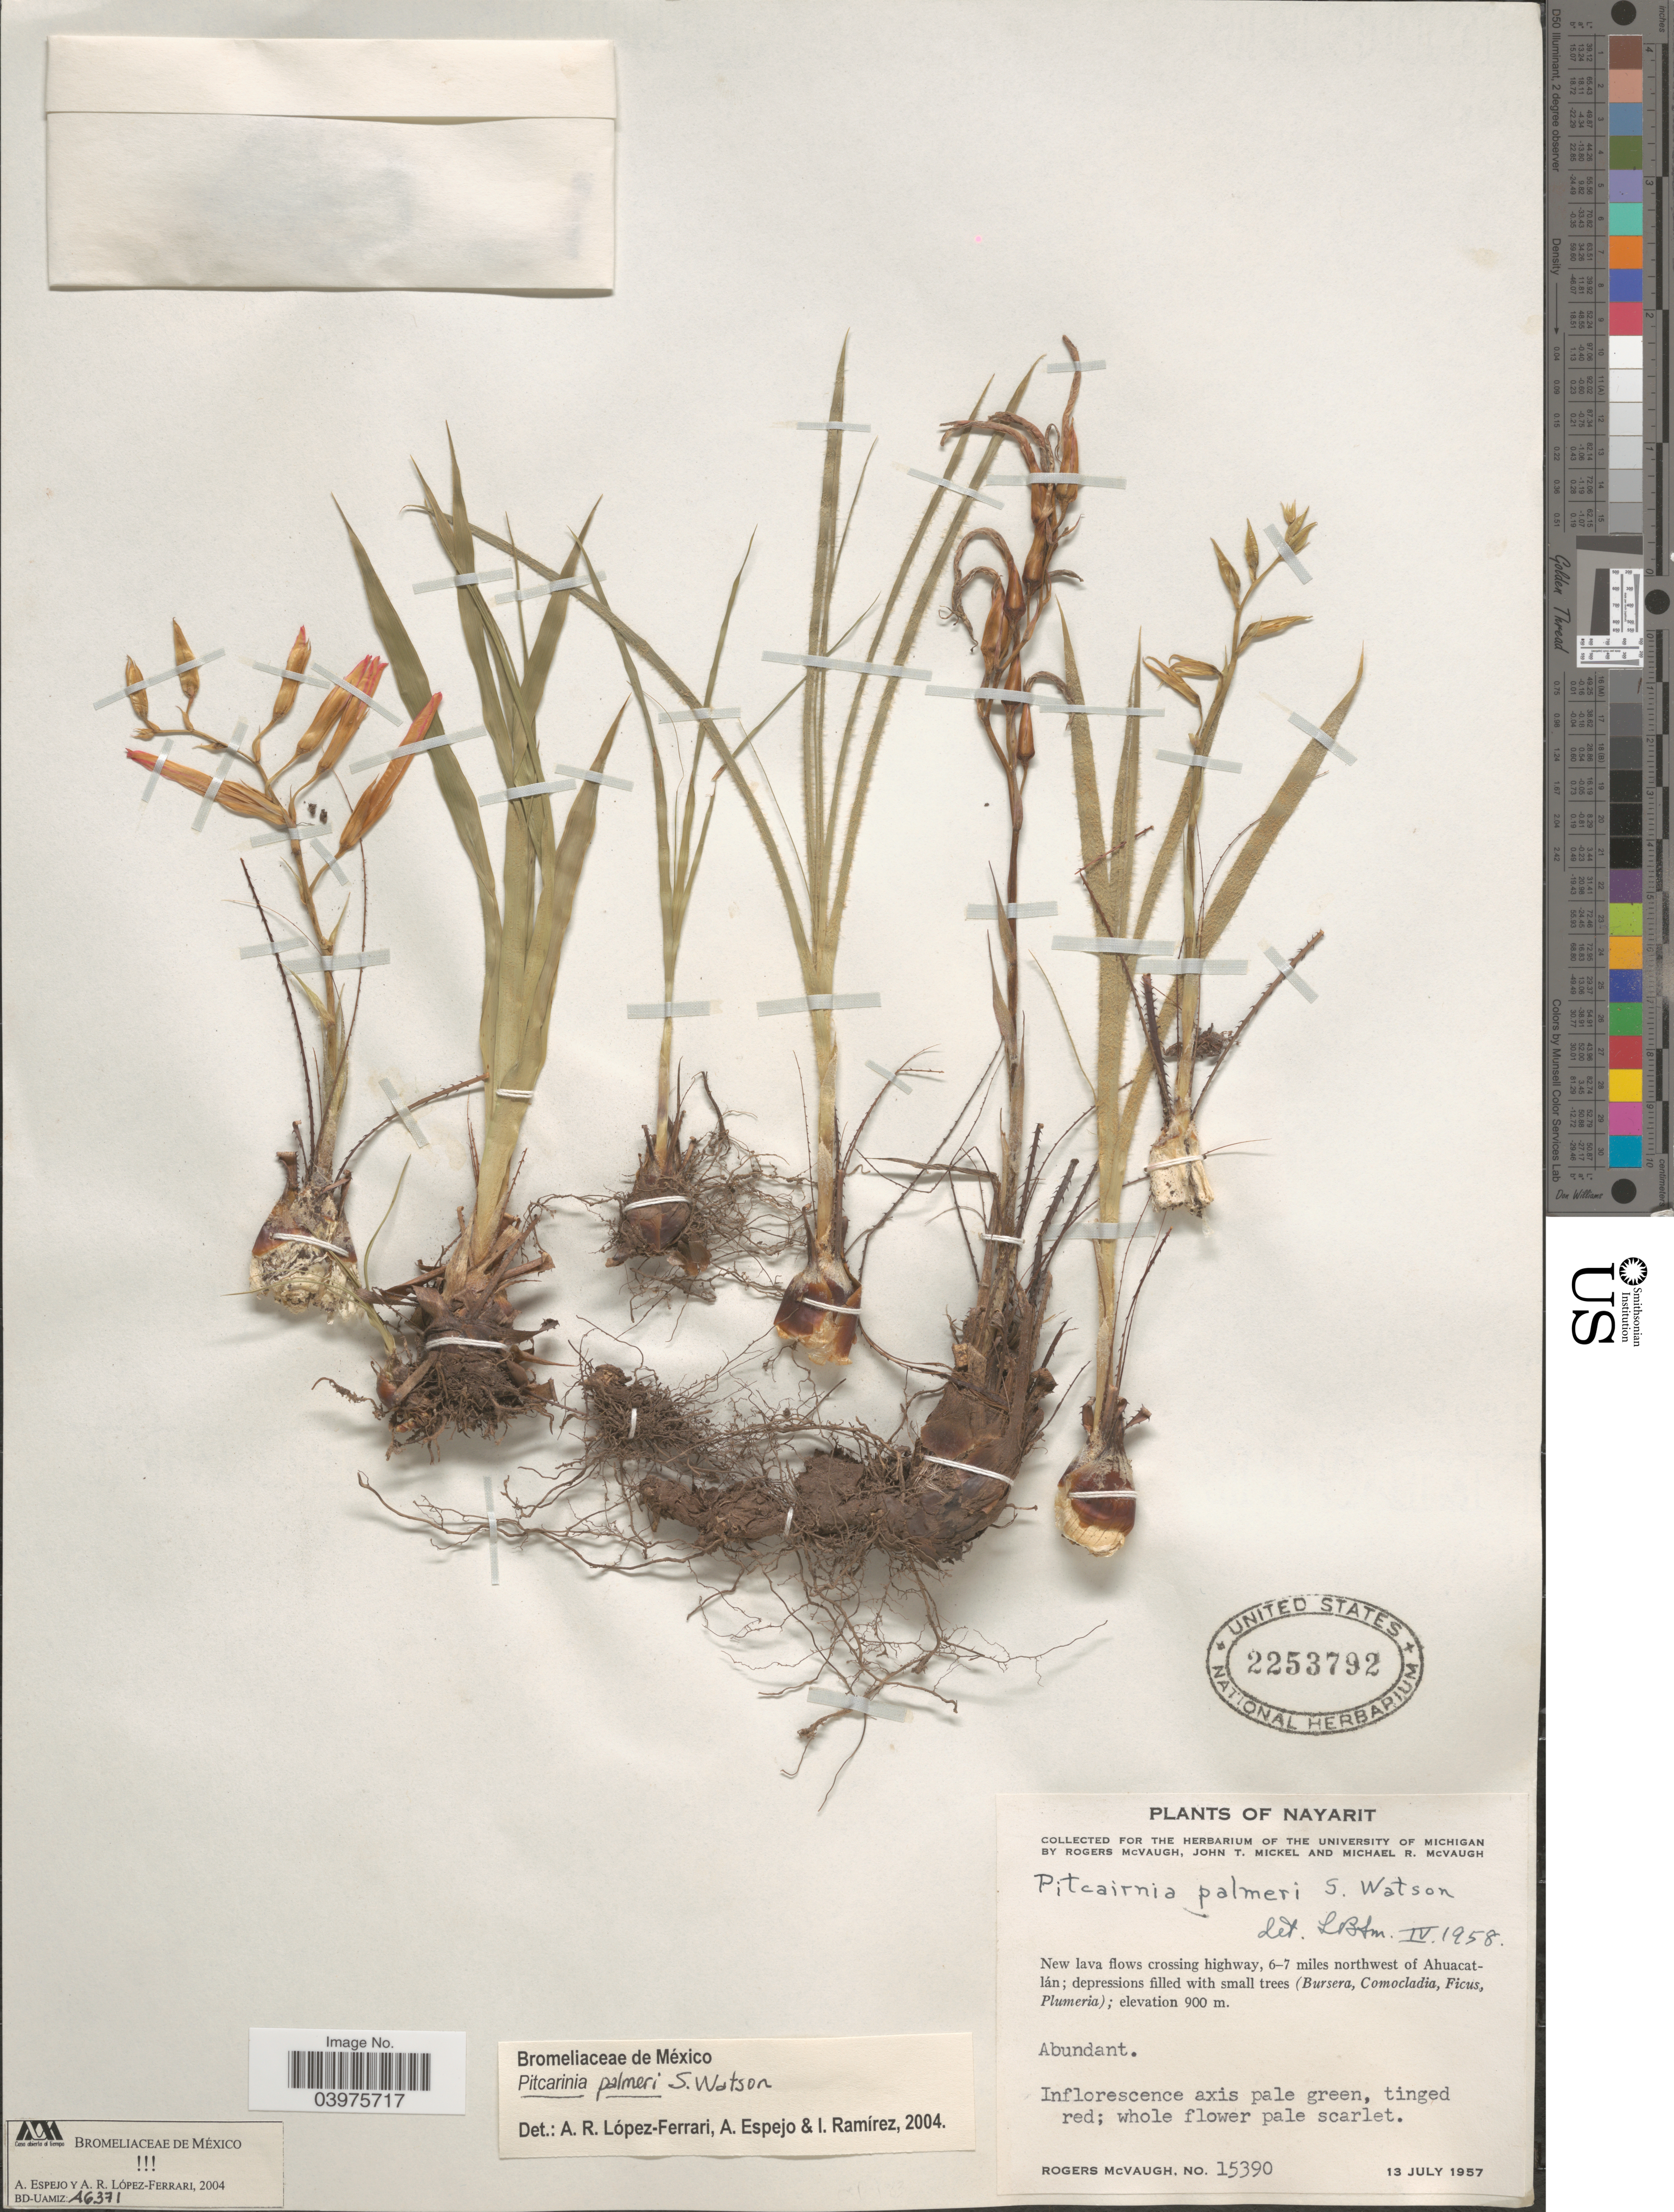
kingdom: Plantae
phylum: Tracheophyta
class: Liliopsida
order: Poales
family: Bromeliaceae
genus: Pitcairnia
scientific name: Pitcairnia palmeri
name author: S. Watson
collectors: R. McVaugh, J. T. Mickel & M. R. McVaugh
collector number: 15390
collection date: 1957-07-13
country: Mexico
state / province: Nayarit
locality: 6-7 miles northwest of Ahuacatlán.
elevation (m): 900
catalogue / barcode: US 2253792